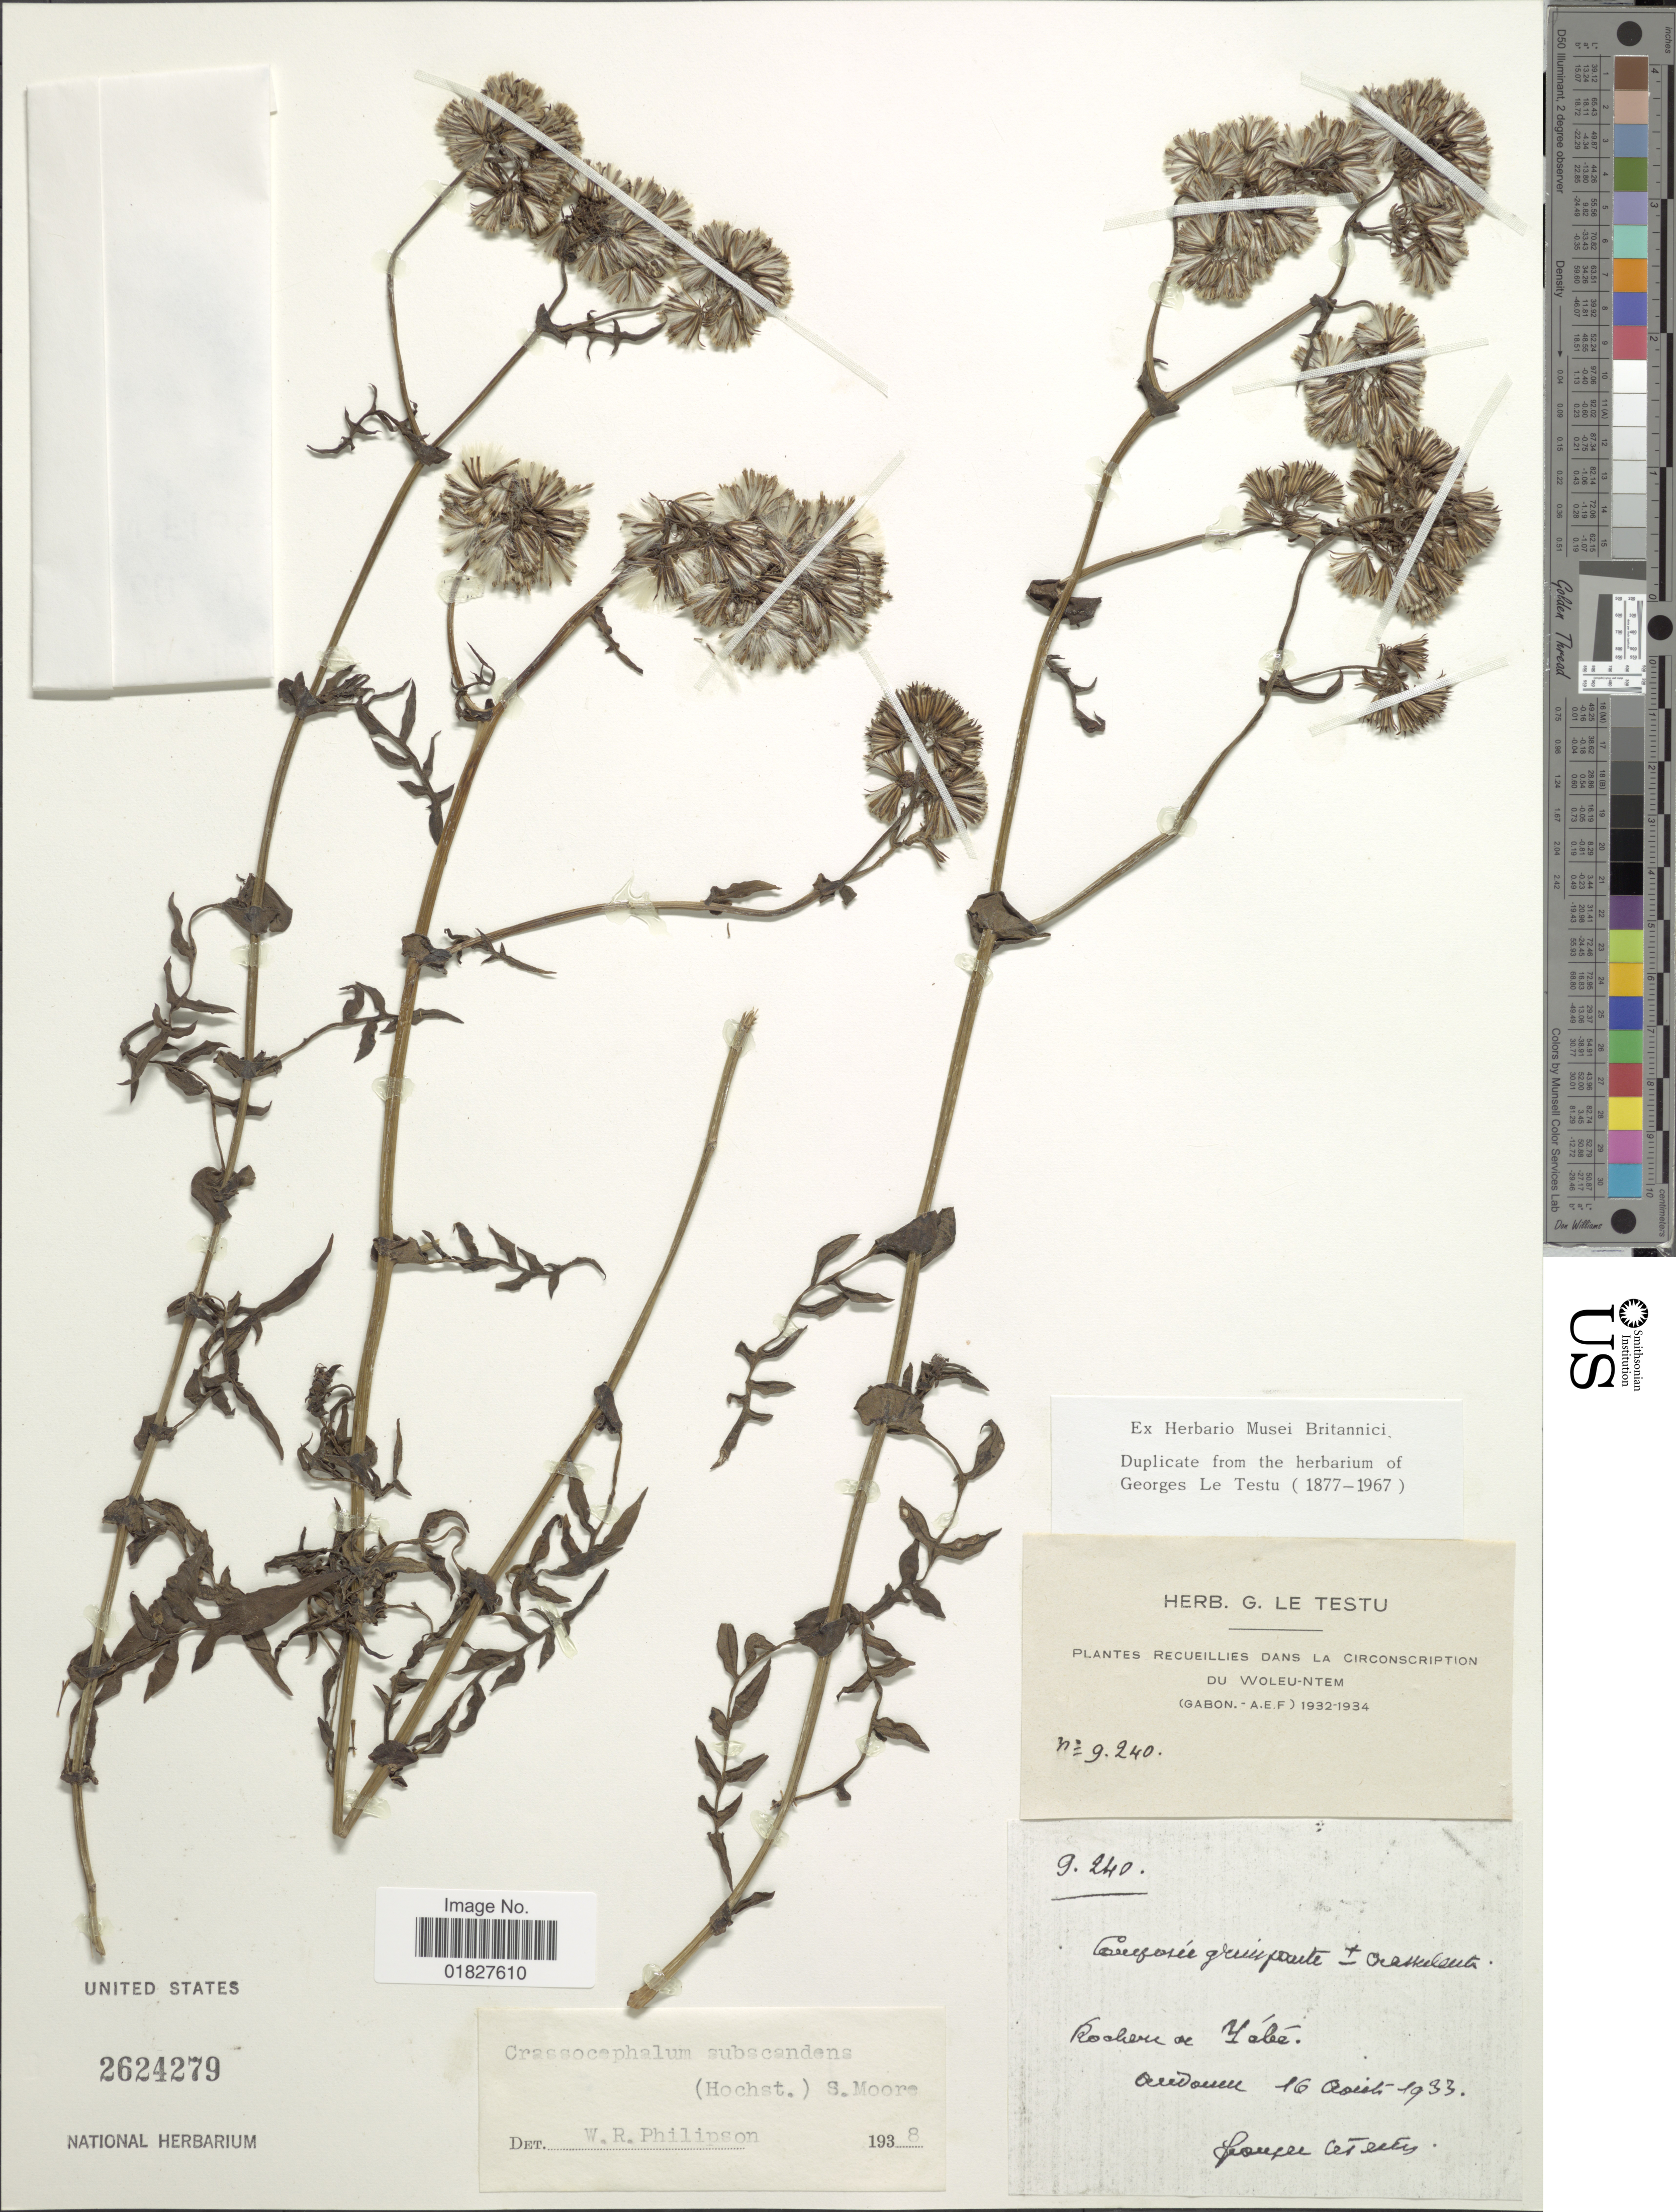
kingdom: Plantae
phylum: Tracheophyta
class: Magnoliopsida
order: Asterales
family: Asteraceae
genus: Solanecio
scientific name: Solanecio angulatus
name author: (Vahl) C. Jeffrey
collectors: ex herb. G. Le Testu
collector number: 9240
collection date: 1933-04-16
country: Gabon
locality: La Circonscription du Woleu-Ntem, Rochers de Lébé [interpreted]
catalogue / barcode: US 2624279